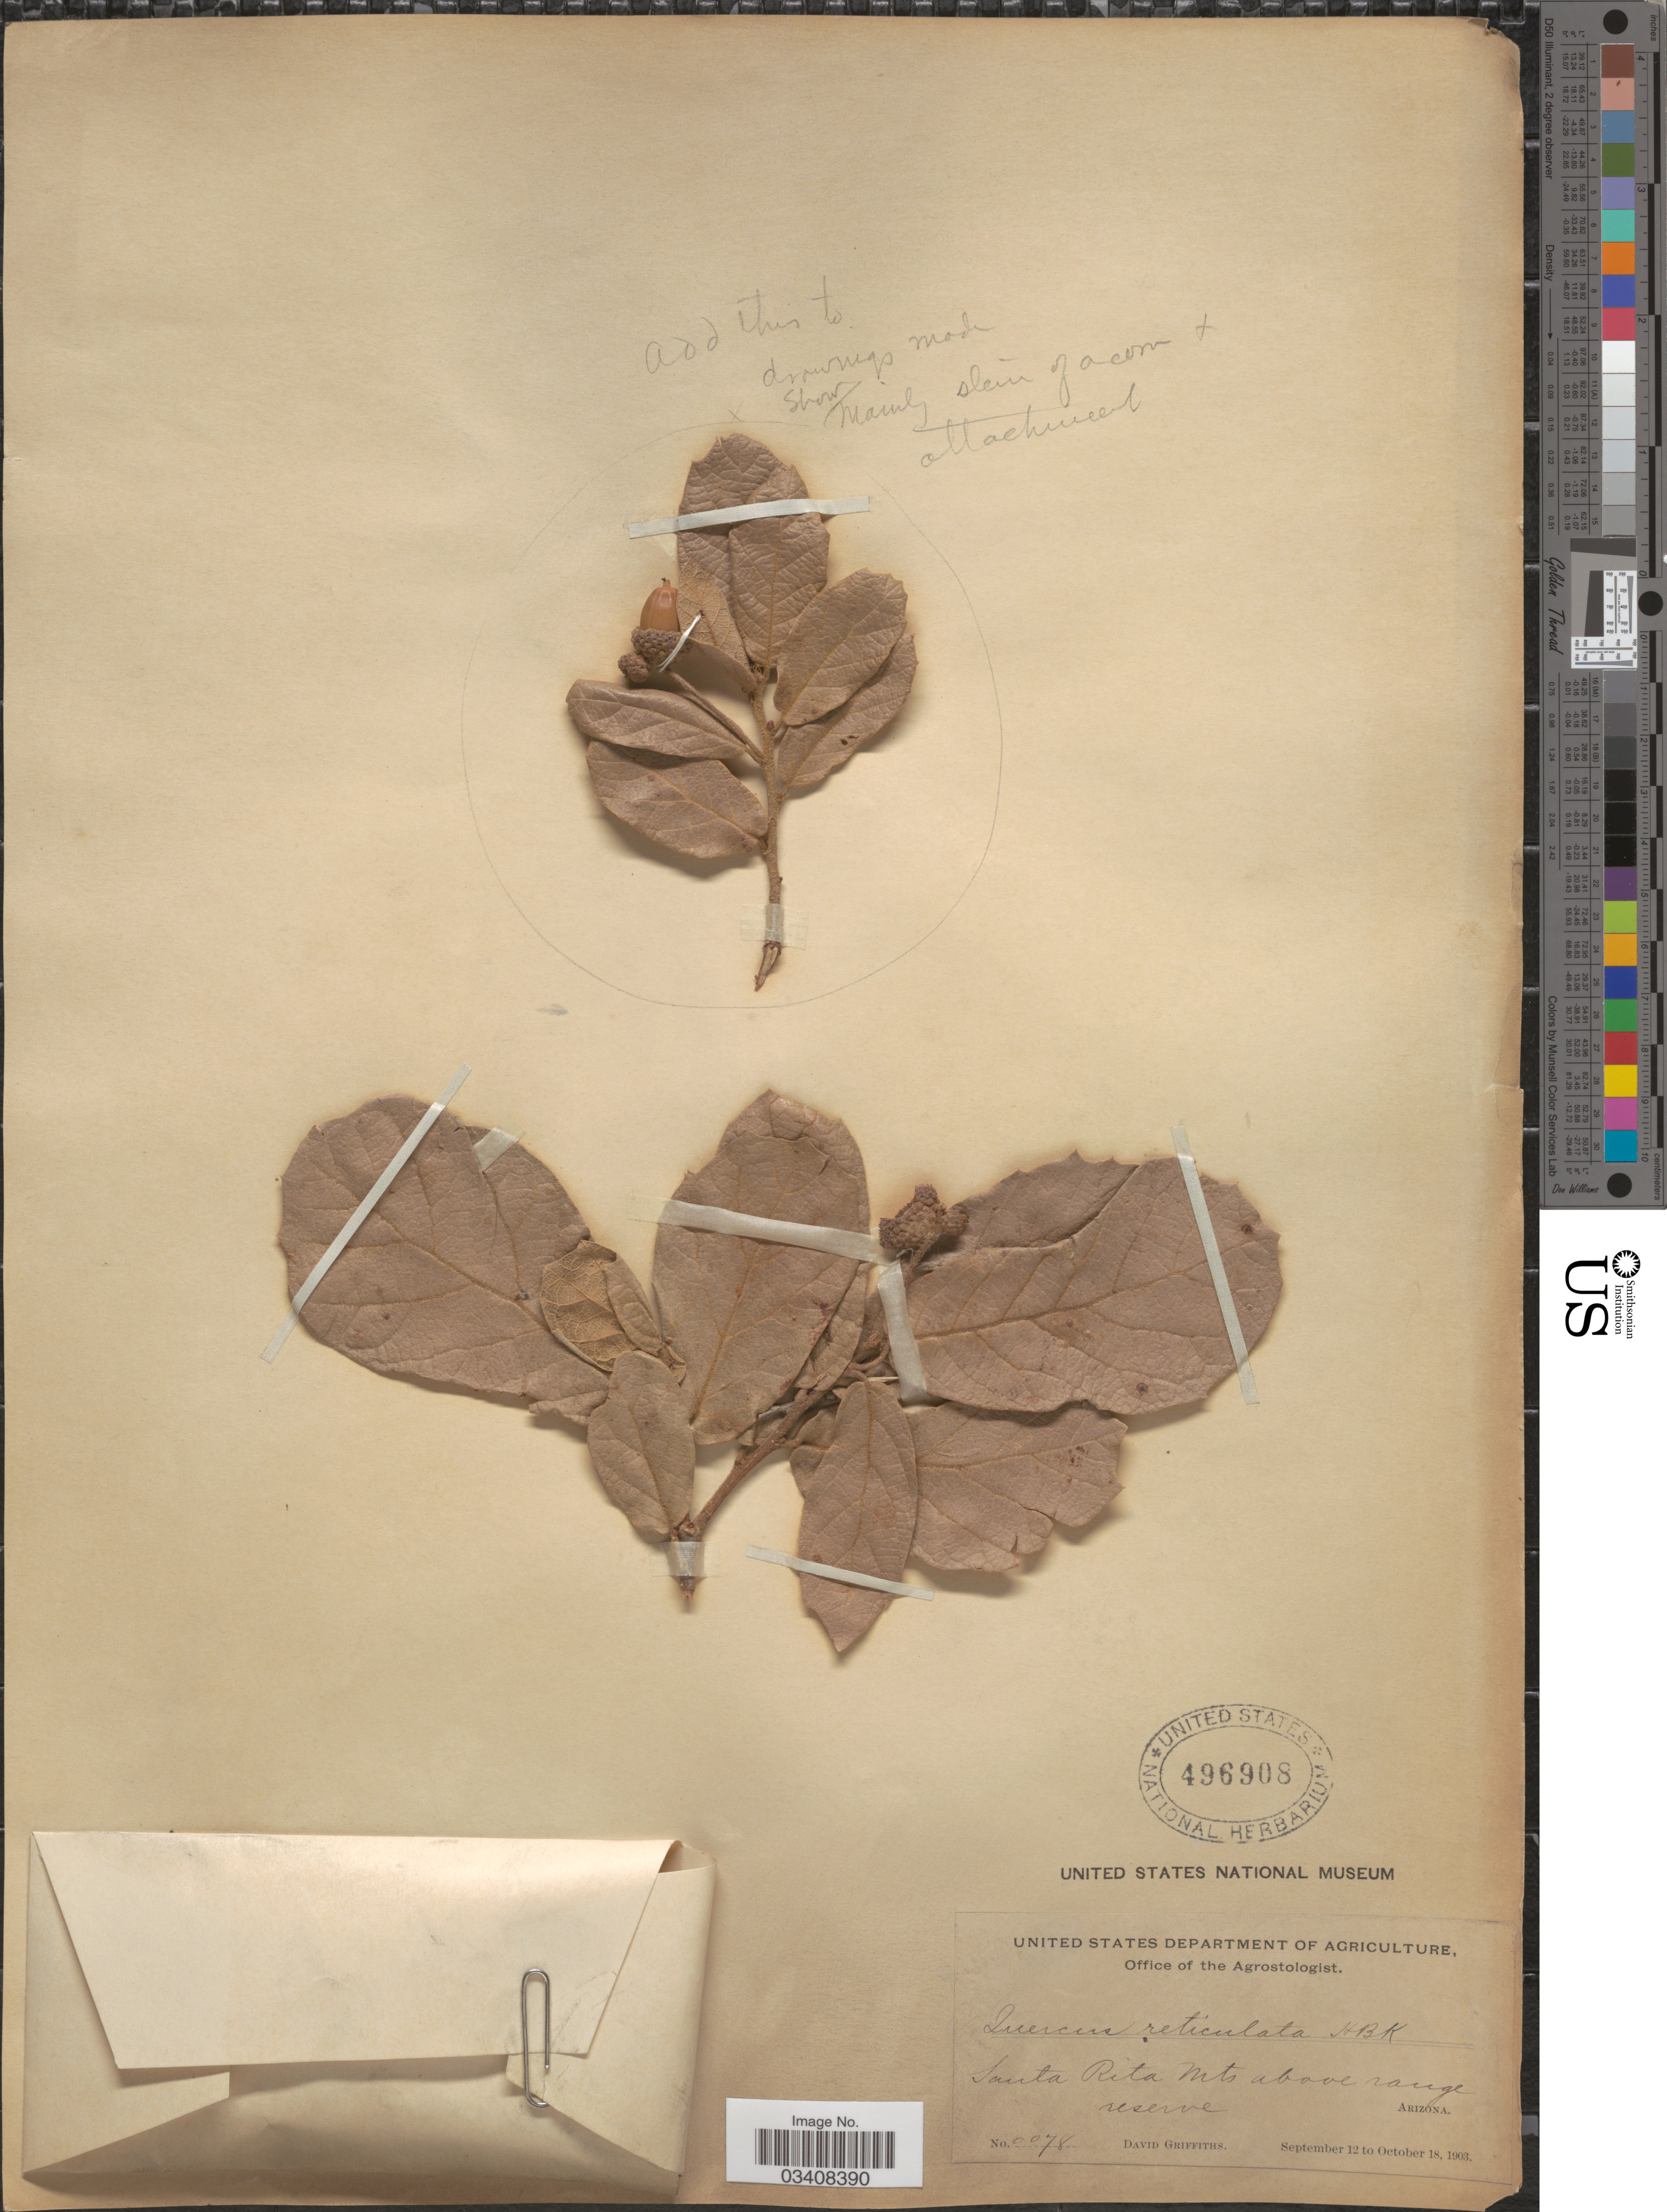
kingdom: Plantae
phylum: Tracheophyta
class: Magnoliopsida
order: Fagales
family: Fagaceae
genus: Quercus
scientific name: Quercus rugosa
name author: Née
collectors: D. Griffiths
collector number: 6078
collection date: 1903-09-12/1903-10-18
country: United States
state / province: Arizona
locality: Santa Rita Mts above range reserve.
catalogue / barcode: US 496908